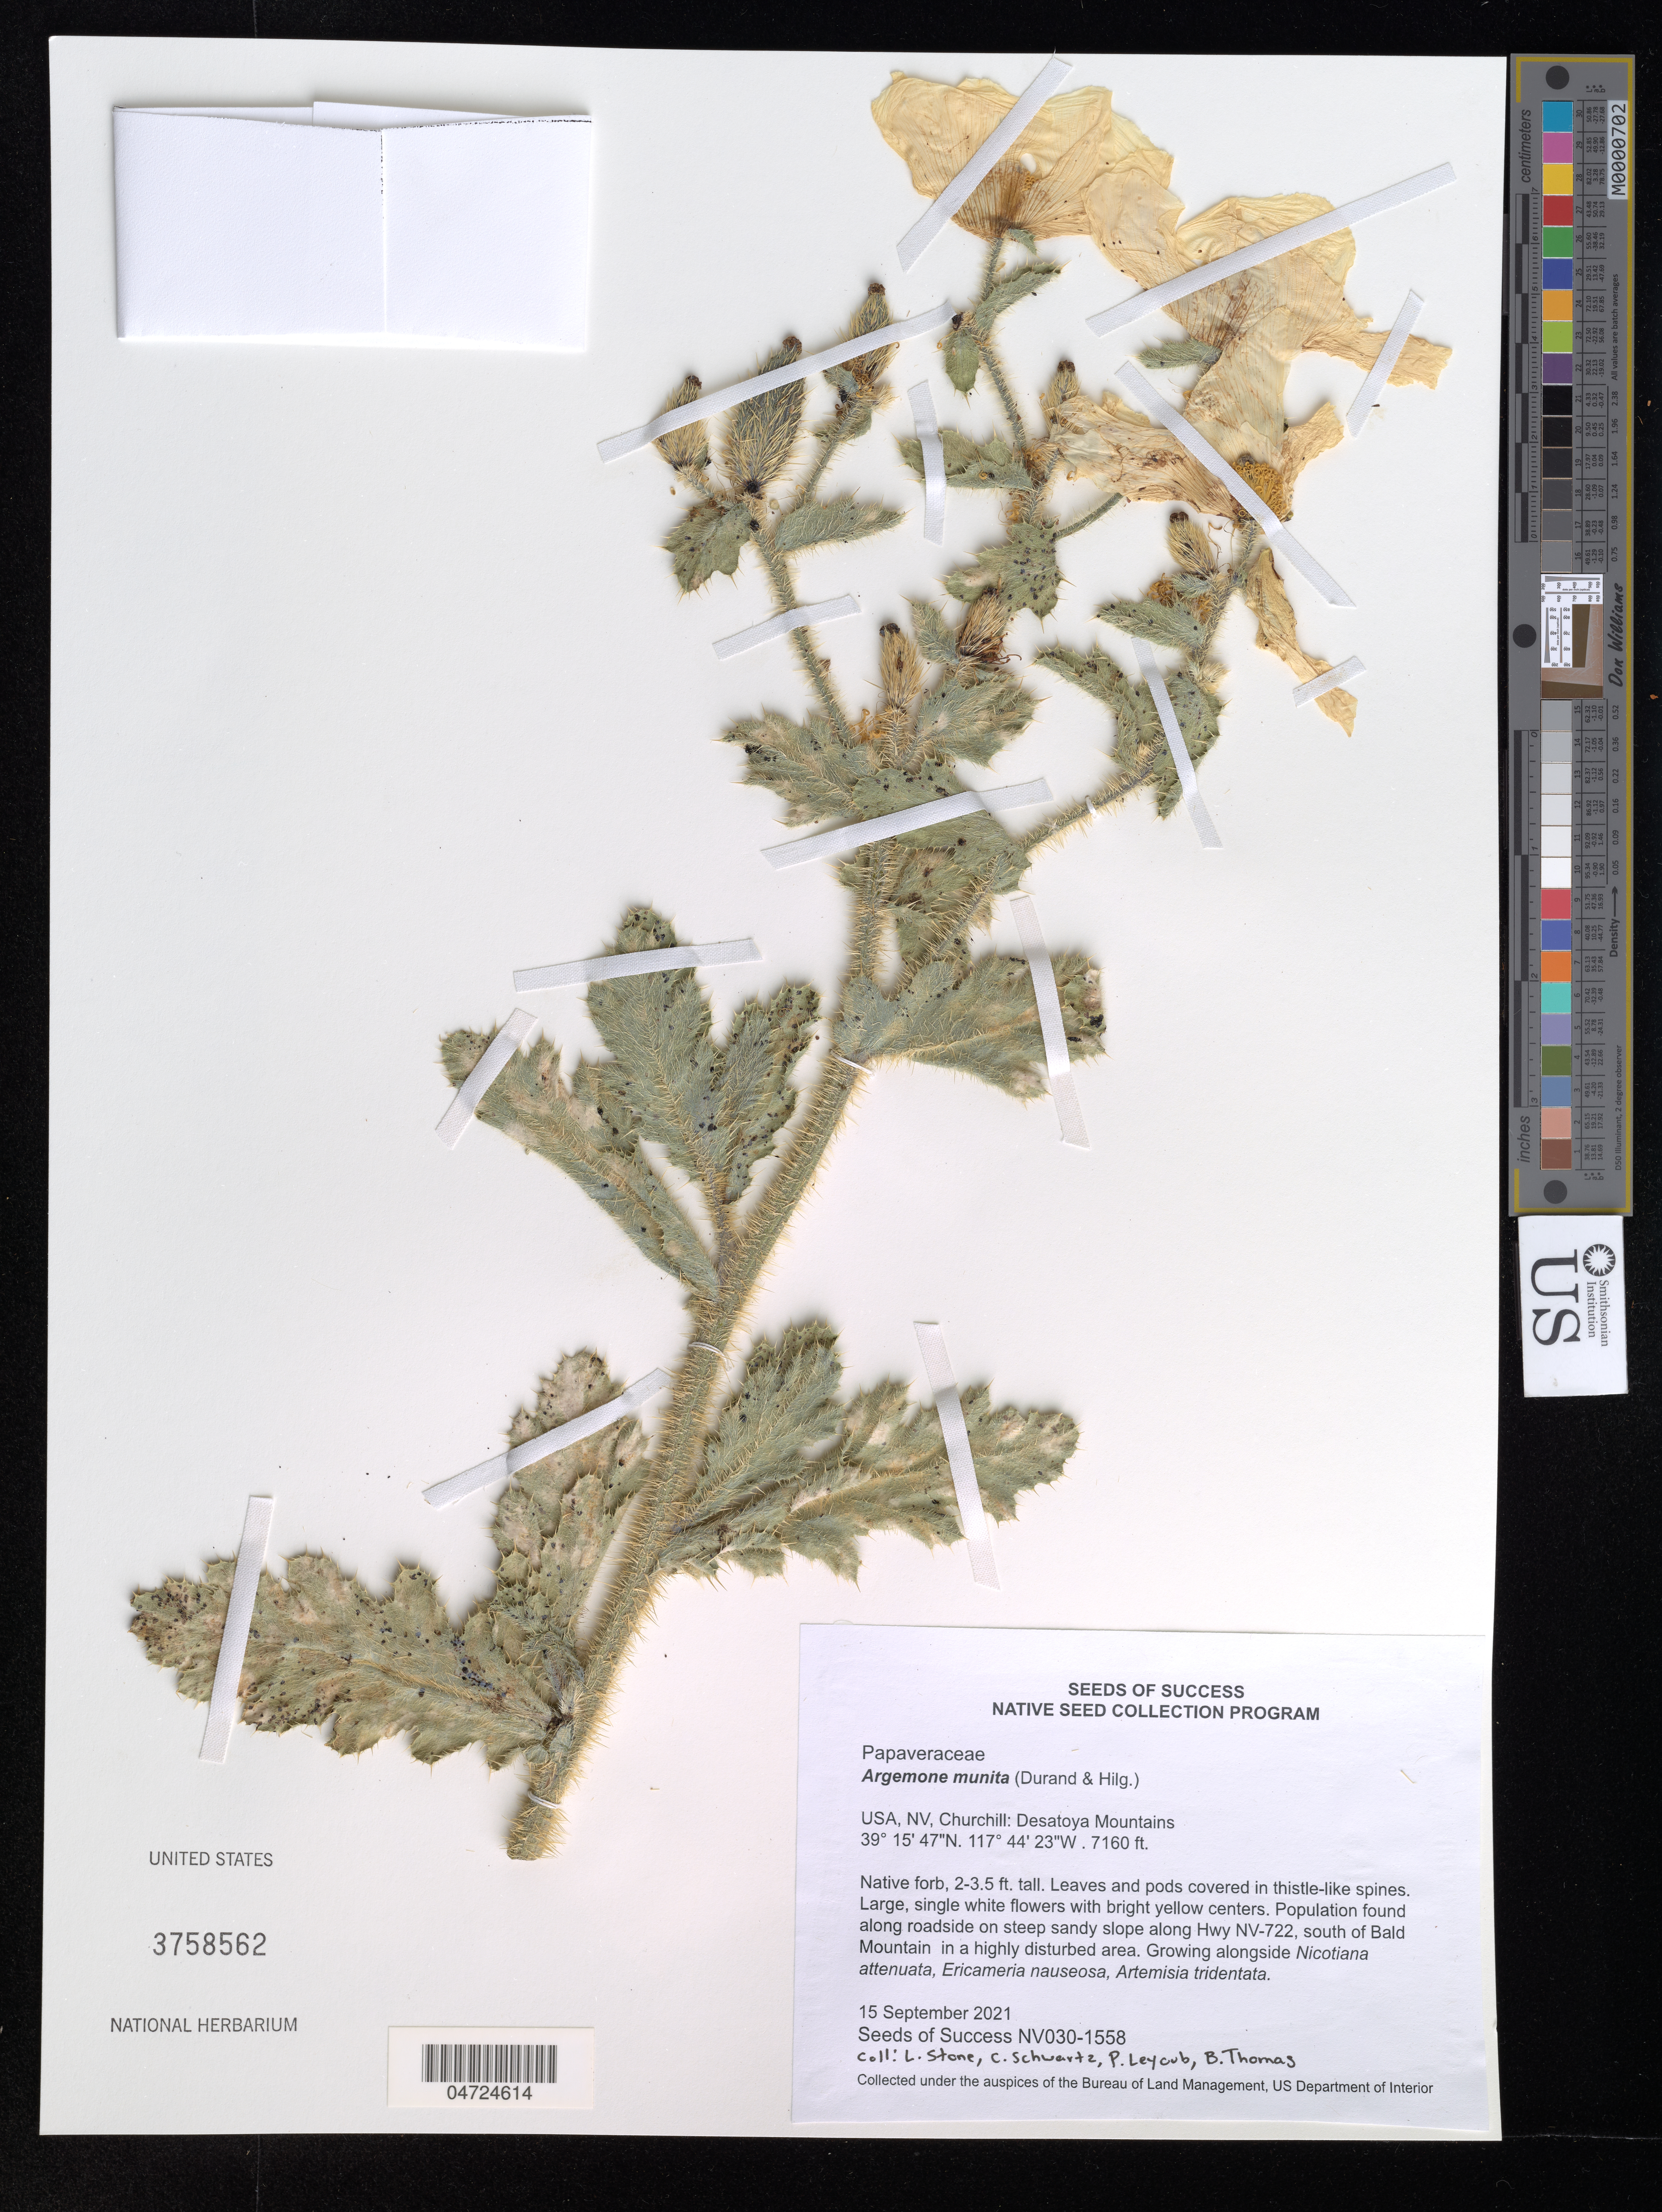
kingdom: Plantae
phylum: Tracheophyta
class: Magnoliopsida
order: Ranunculales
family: Papaveraceae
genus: Argemone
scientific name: Argemone munita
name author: Durand & Hilg.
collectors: L. Stone, C. Schwartz, P. Leyoub & B. Thomas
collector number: NV030-1558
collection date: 2021-09-15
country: United States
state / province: Nevada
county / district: Churchill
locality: Churchill: Desatoya Mountains. Population found along roadside on steep sandy slope along Hwy NV-722, south of Bald Mountain in a highly disturbed area.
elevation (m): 2182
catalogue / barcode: US 3758562